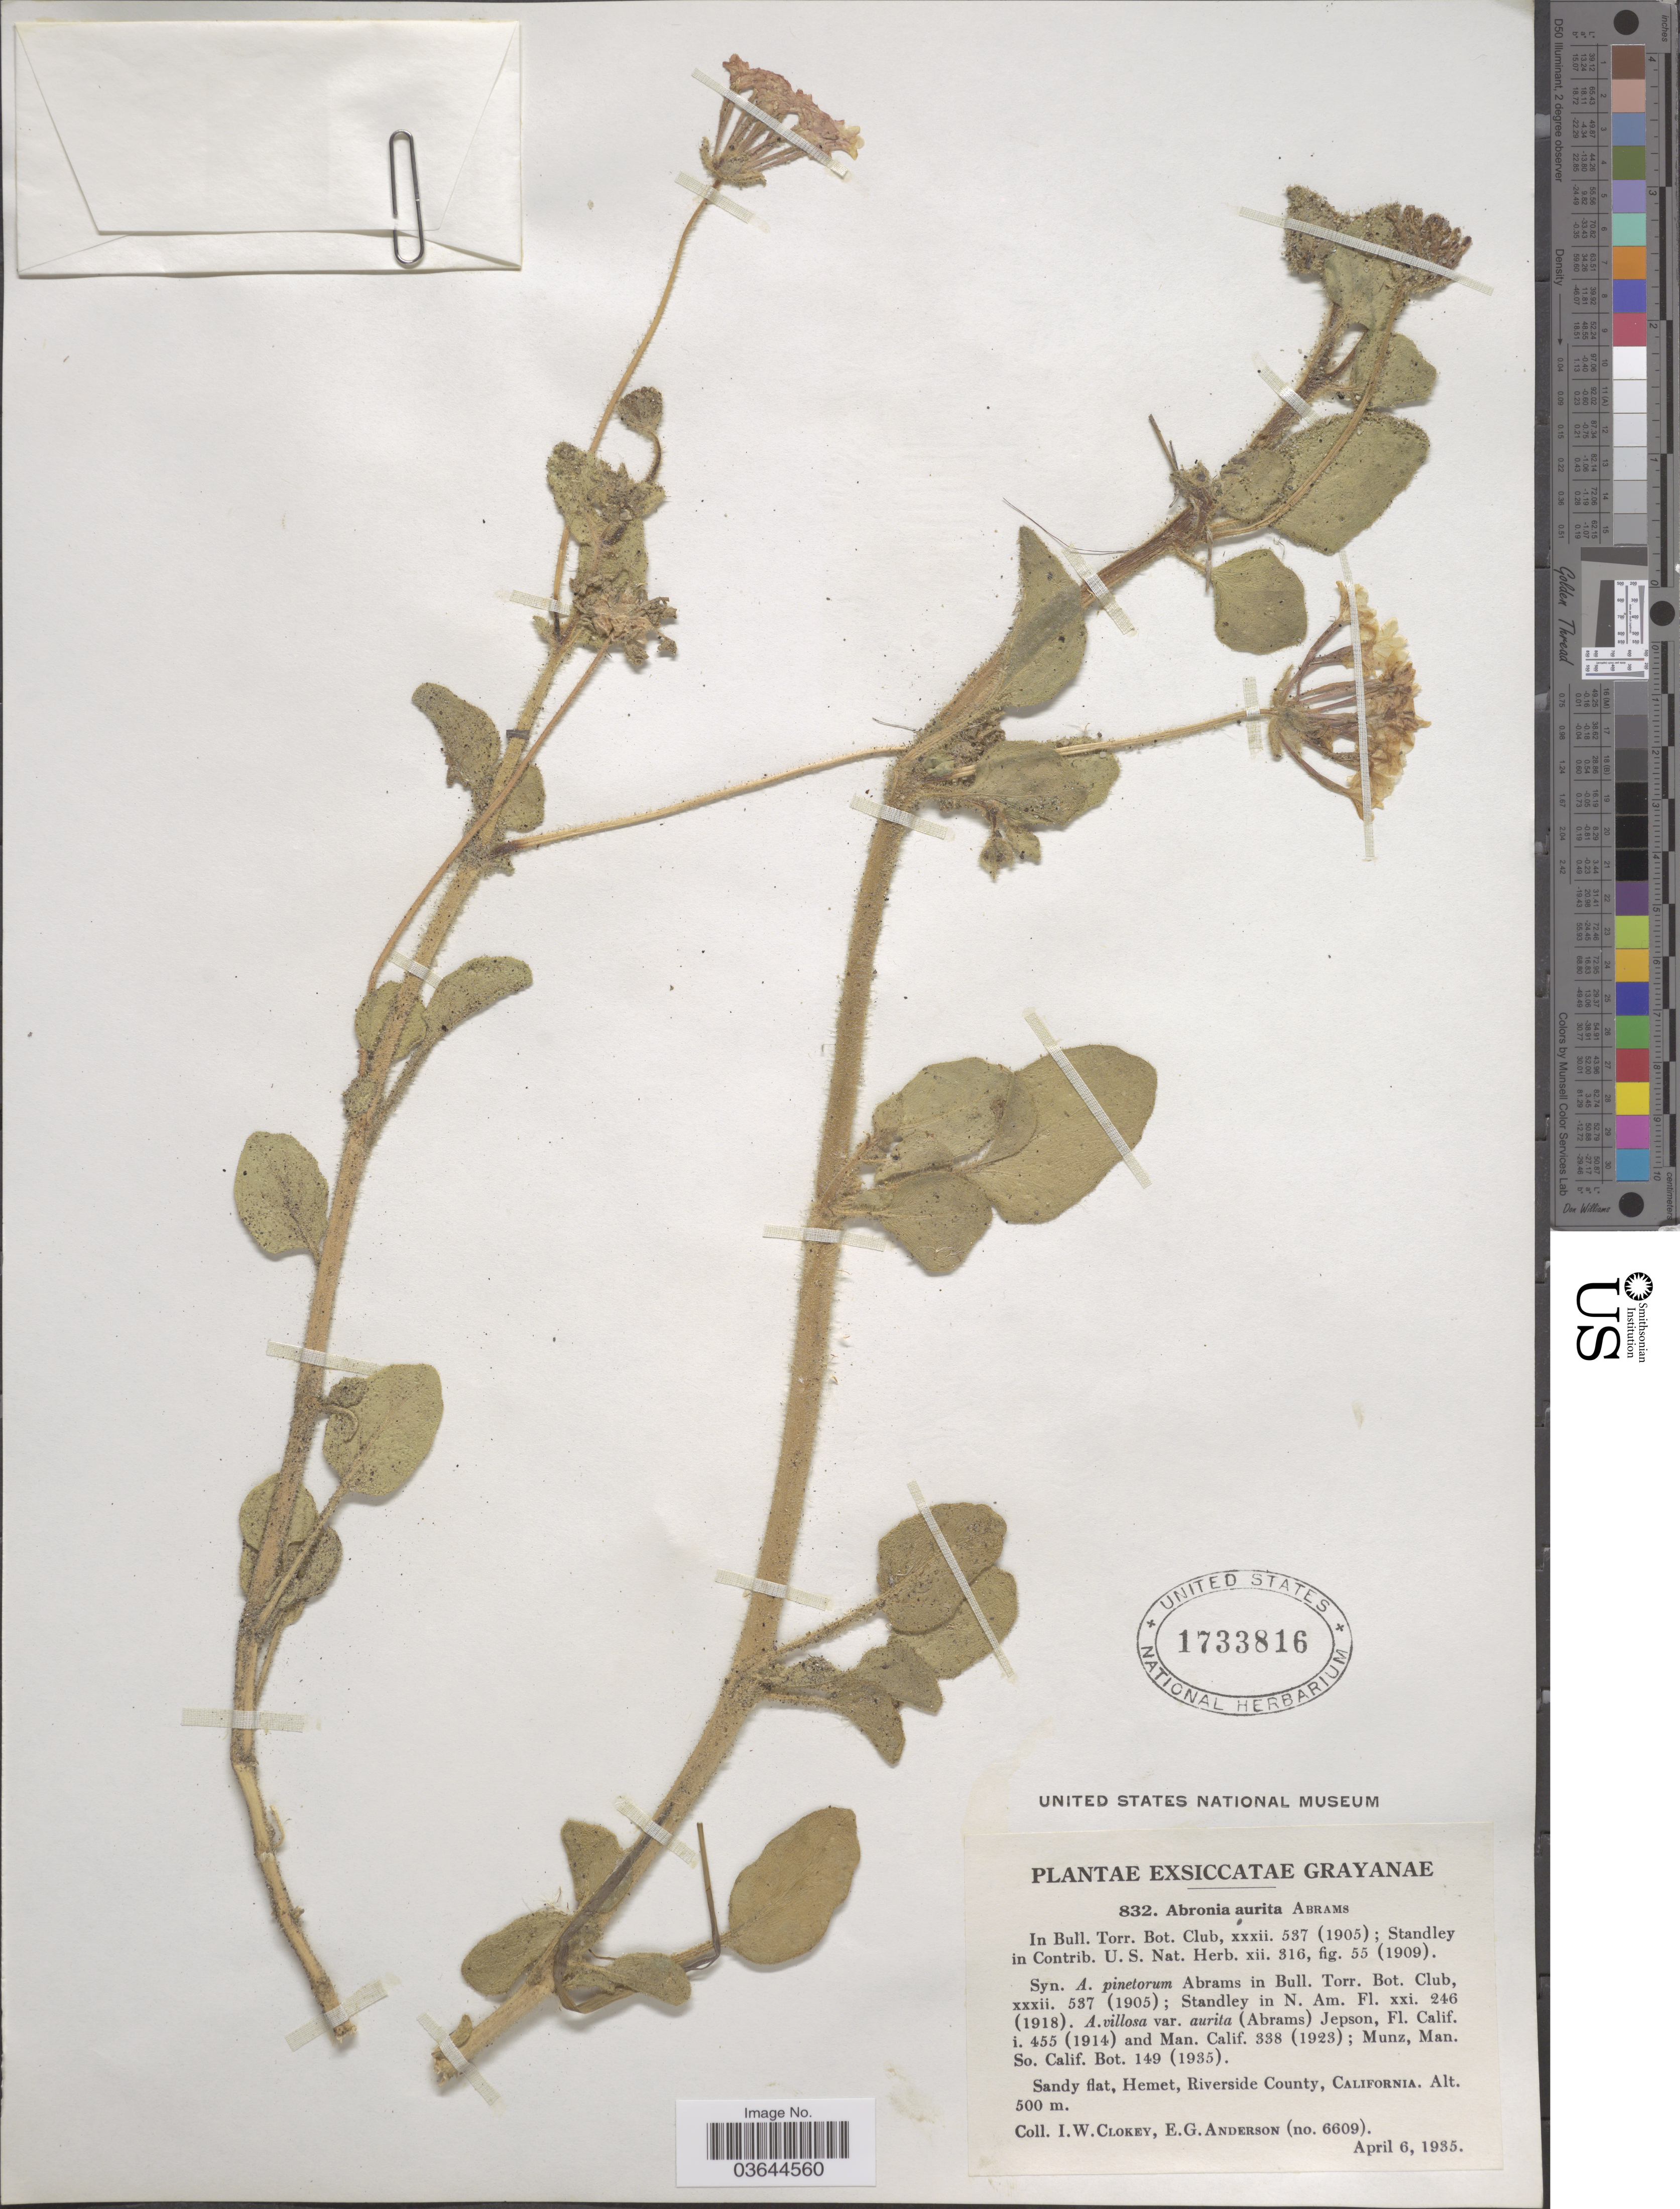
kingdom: Plantae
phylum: Tracheophyta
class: Magnoliopsida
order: Caryophyllales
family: Nyctaginaceae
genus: Abronia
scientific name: Abronia aurita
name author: Abrams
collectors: I. W. Clokey & E. G. Anderson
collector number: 6609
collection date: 1935-04-06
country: United States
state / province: California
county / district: Riverside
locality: Sandy flat, Hemet, Riverside County.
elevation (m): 500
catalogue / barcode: US 1733816